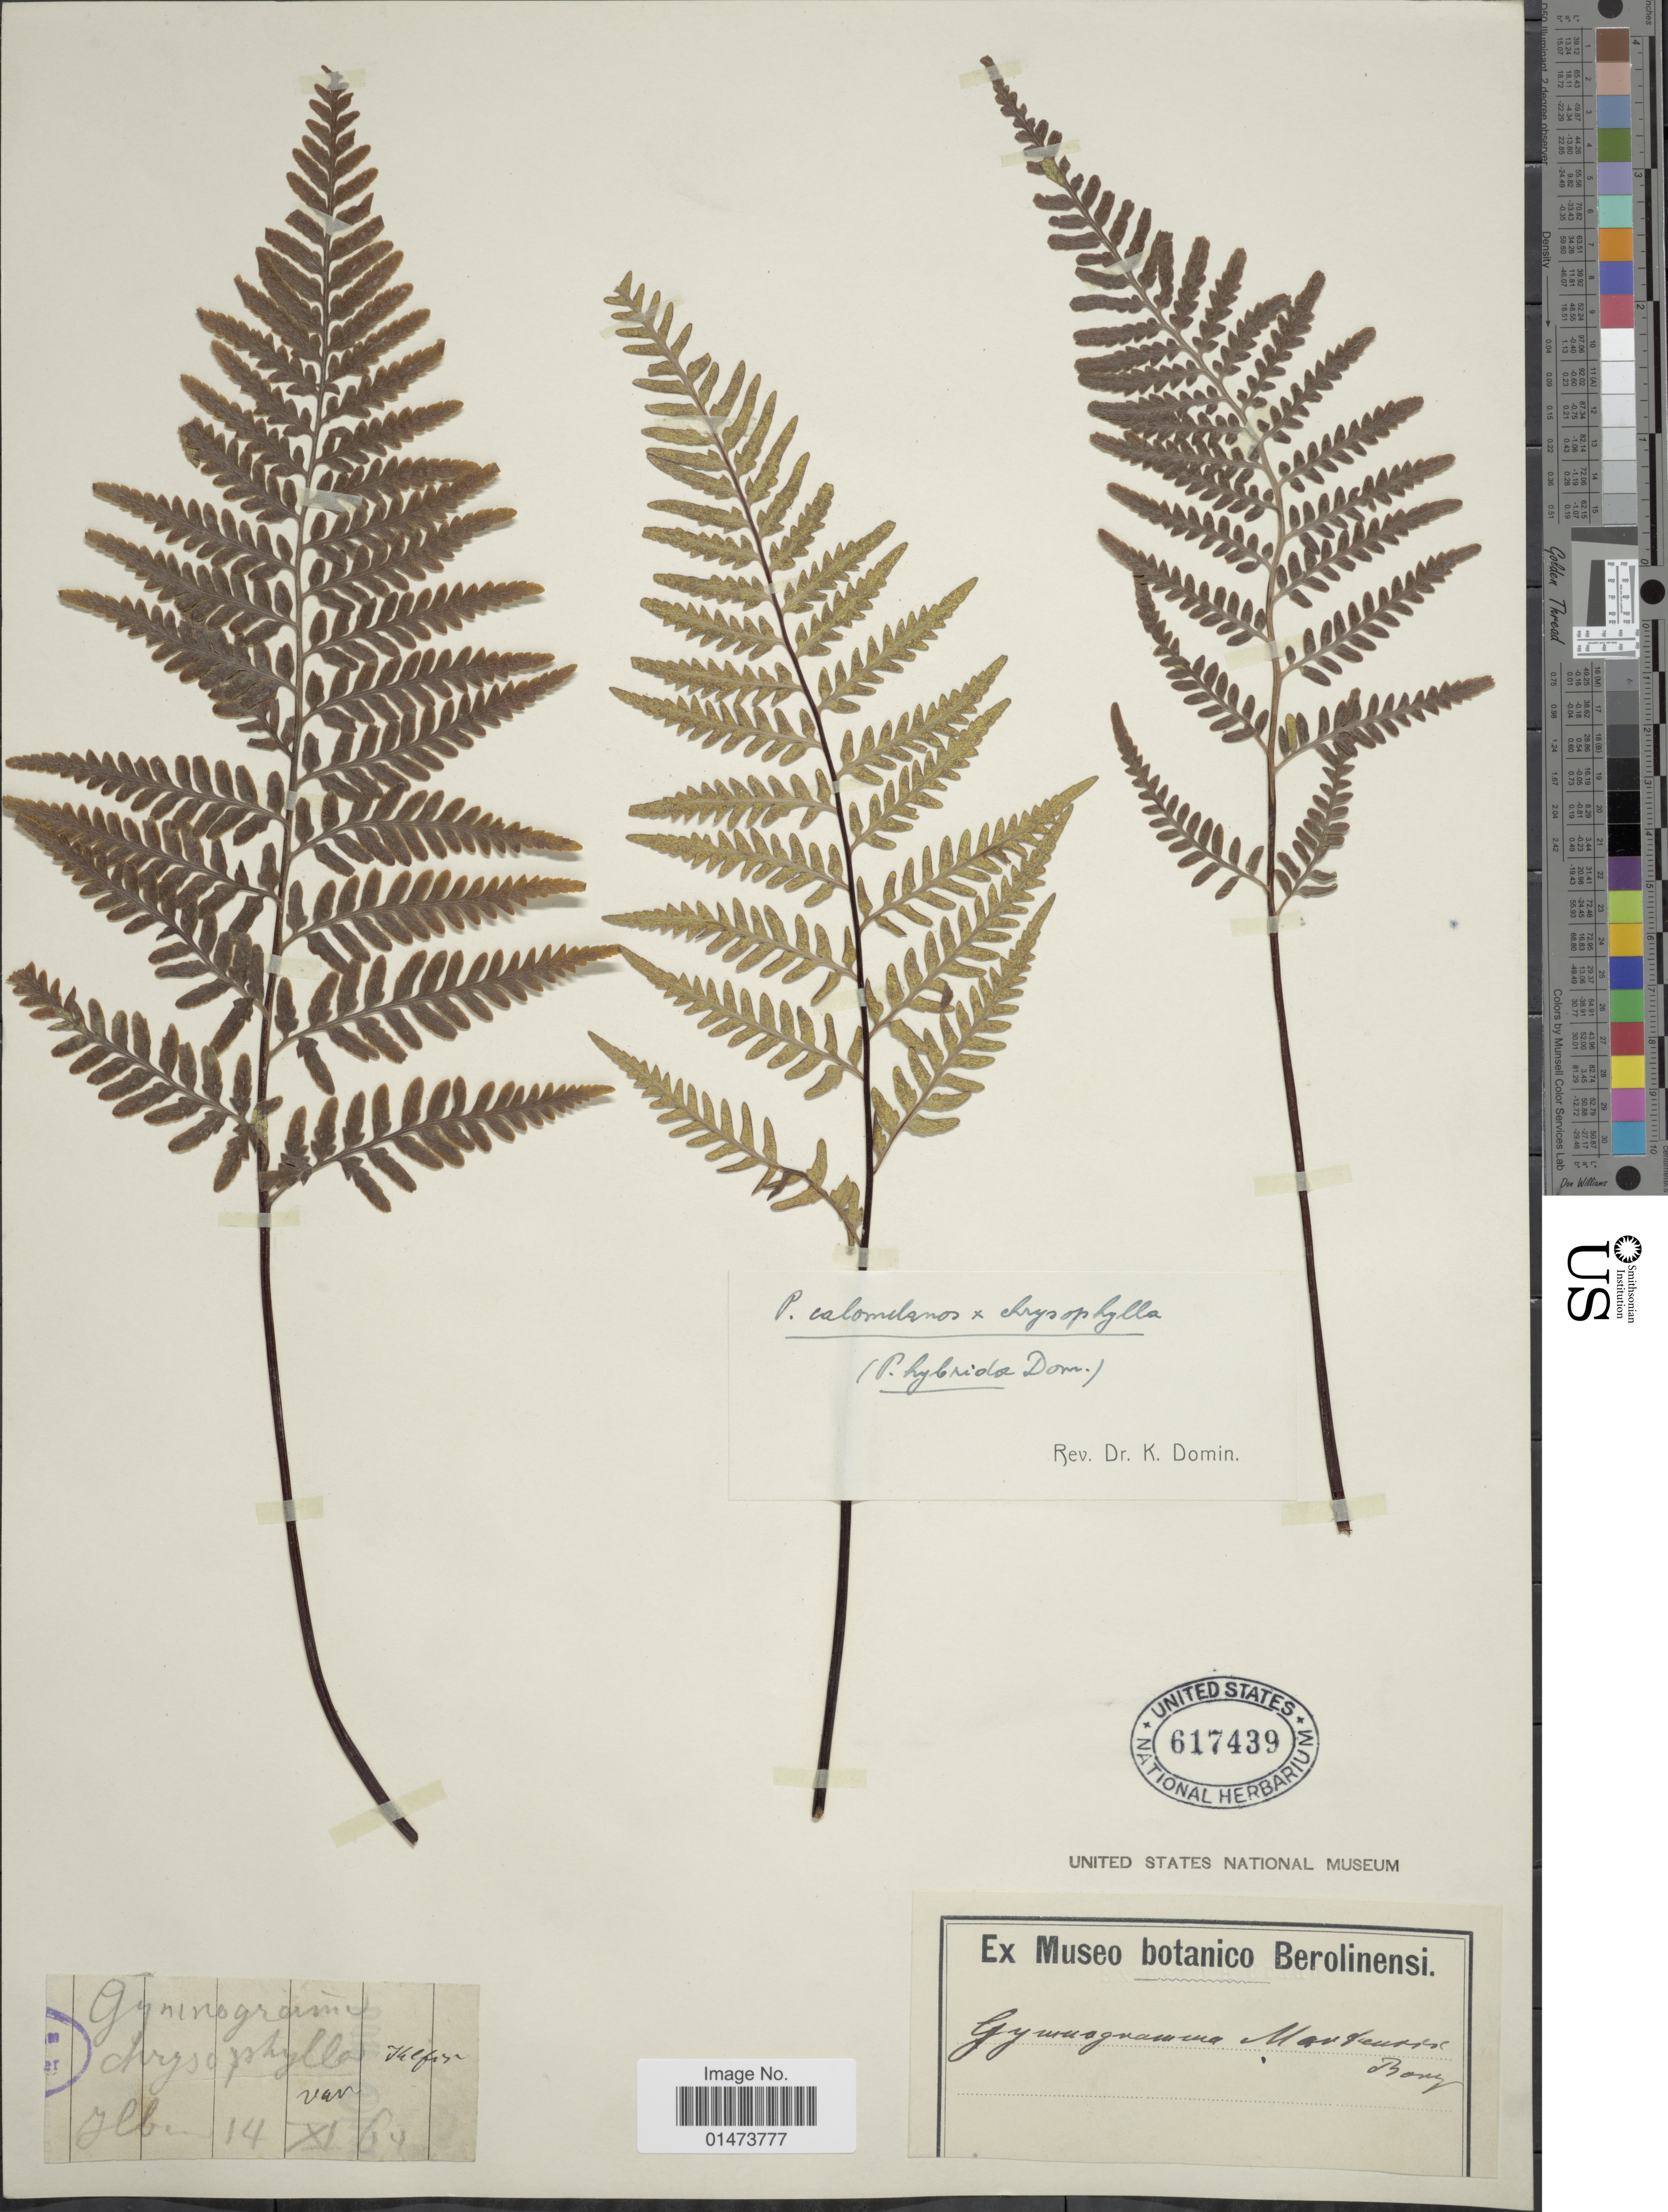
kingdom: Plantae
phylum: Tracheophyta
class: Polypodiopsida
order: Polypodiales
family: Pteridaceae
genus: Pityrogramma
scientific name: Pityrogramma hybrida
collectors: ex Museo Botanico Berolinensi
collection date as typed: Transcribed d/m/y: 14/11/64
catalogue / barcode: US 617439